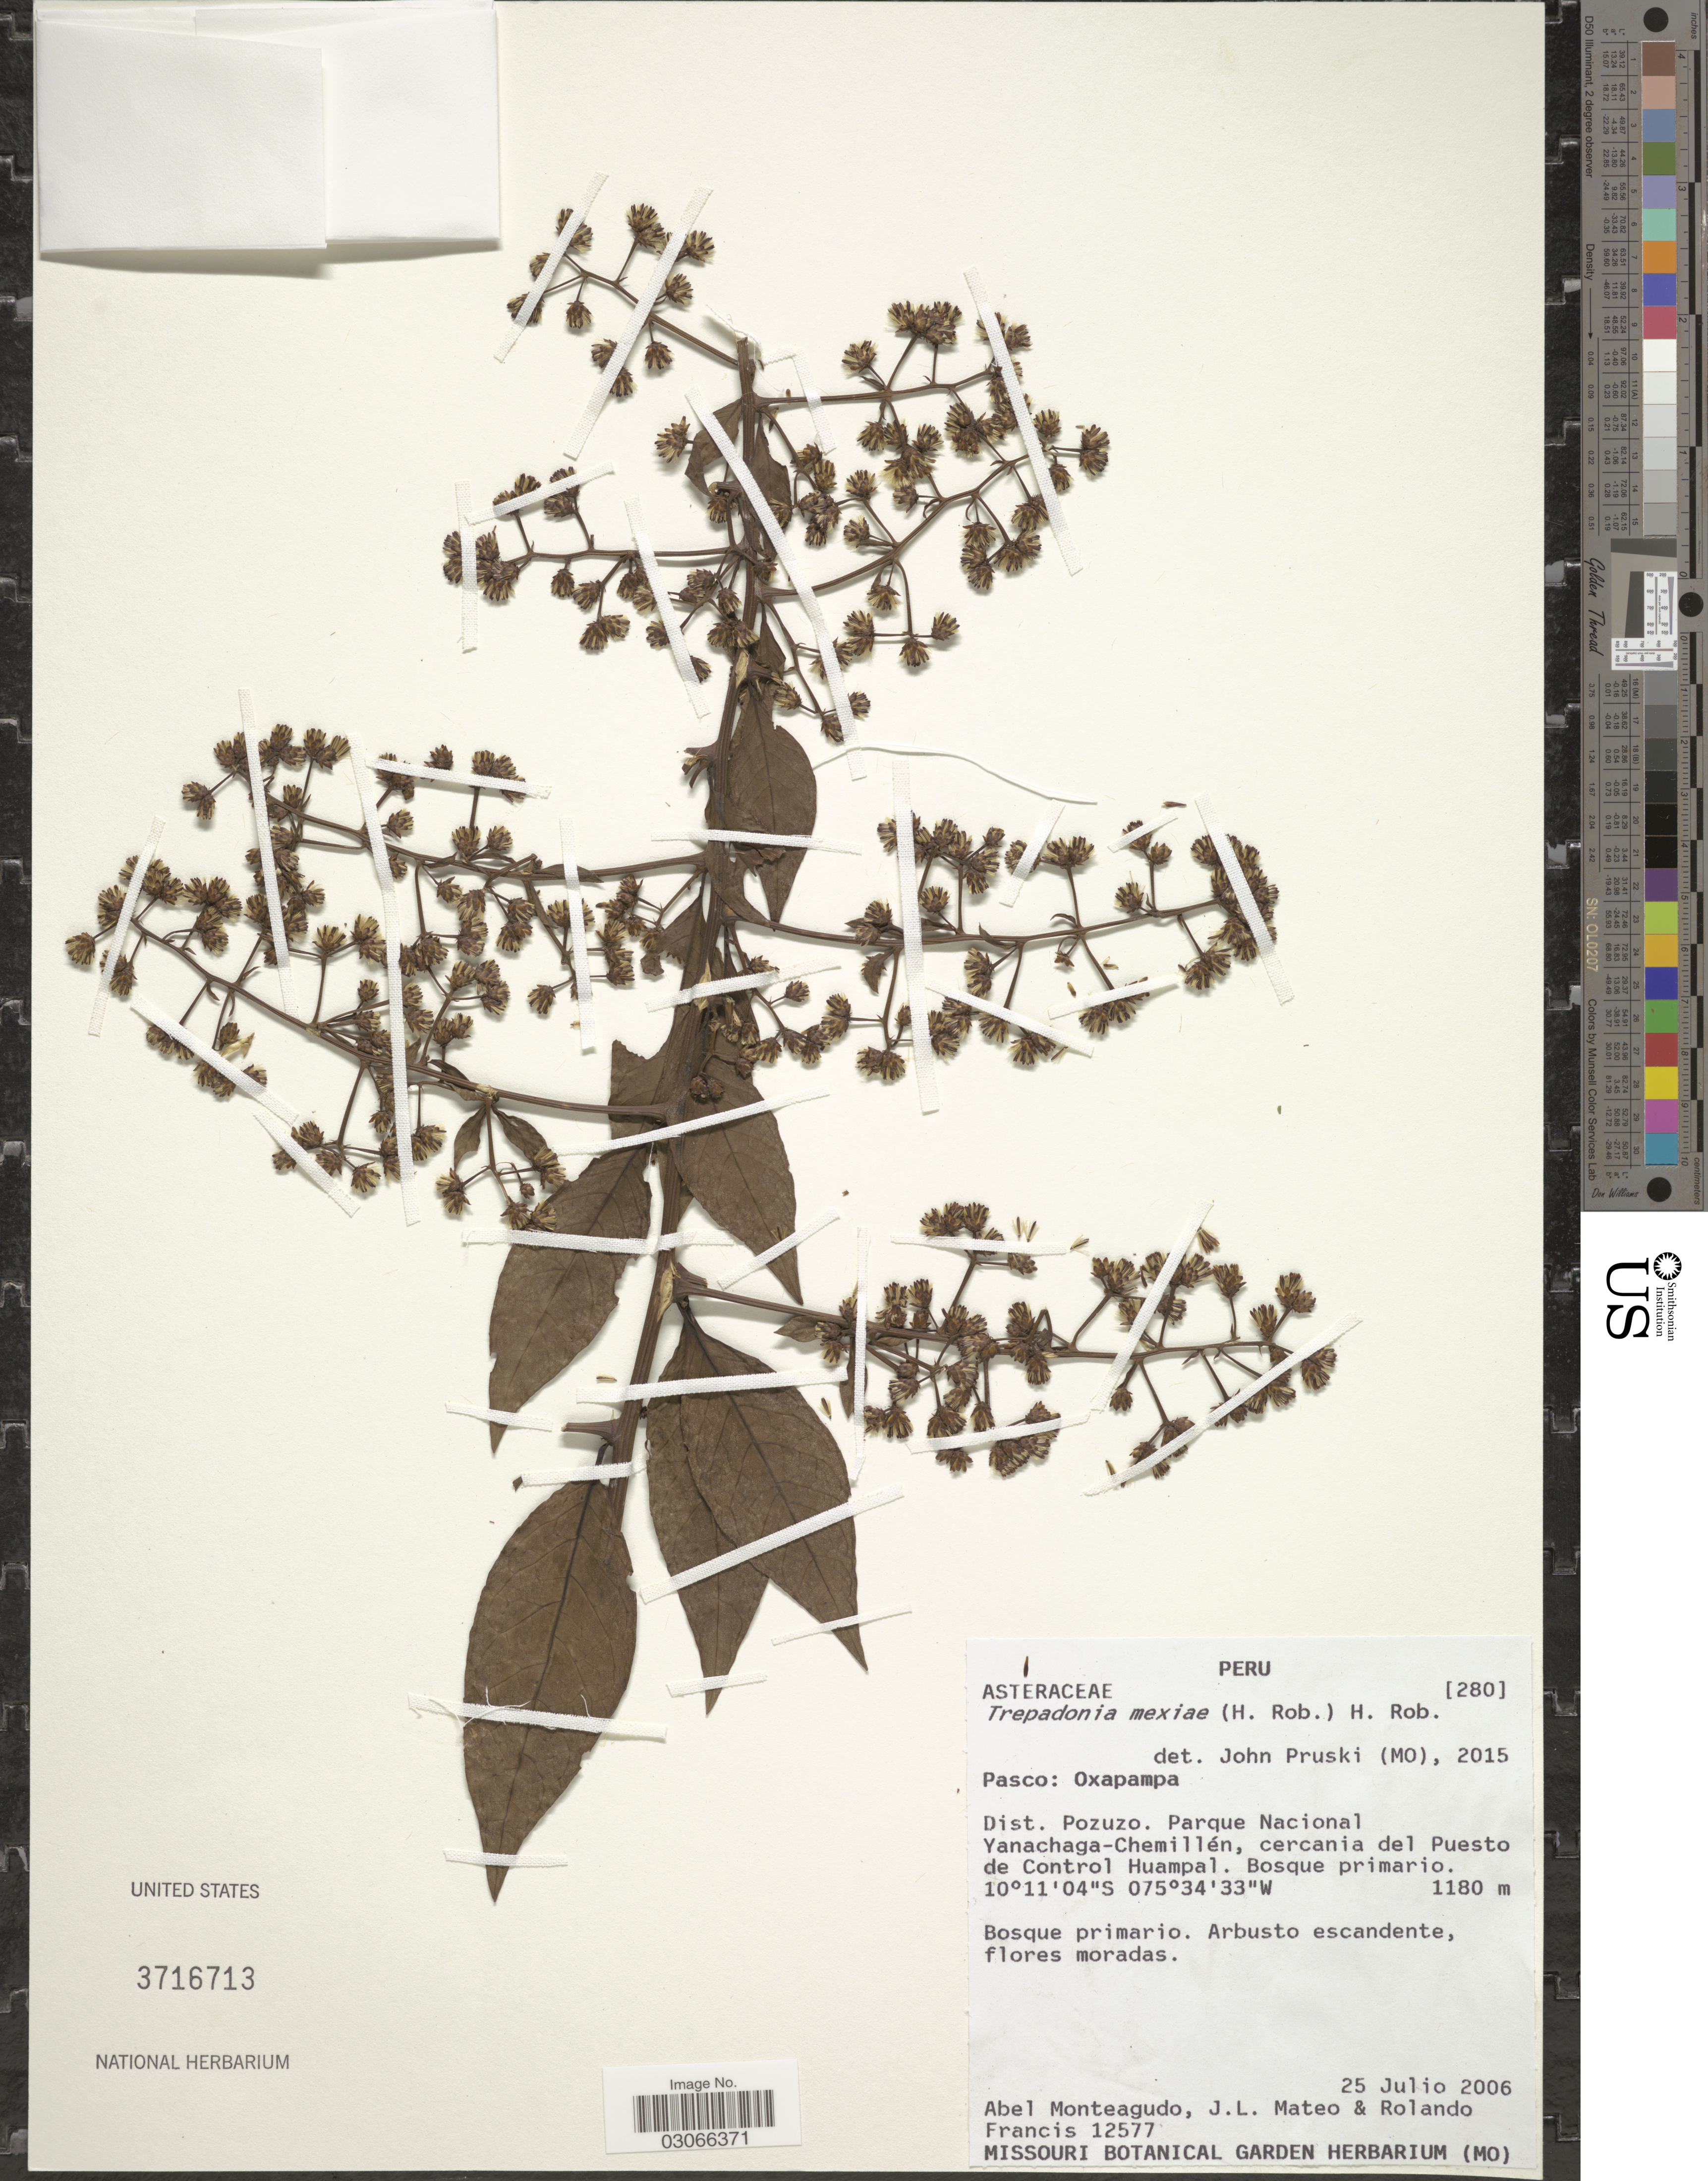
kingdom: Plantae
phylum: Tracheophyta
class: Magnoliopsida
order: Asterales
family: Asteraceae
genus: Trepadonia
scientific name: Trepadonia mexiae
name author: (H. Rob.) H. Rob.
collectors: A. Monteagudo, J. Mateo & R. Francis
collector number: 12577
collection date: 2006-07-25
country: Peru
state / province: Pasco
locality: Oxapampa. Dist. Pozuzo. Parque Nacional Yanachaga-Chemillén, cercania del Puesto de Control Huampal.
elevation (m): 1180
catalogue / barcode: US 3716713